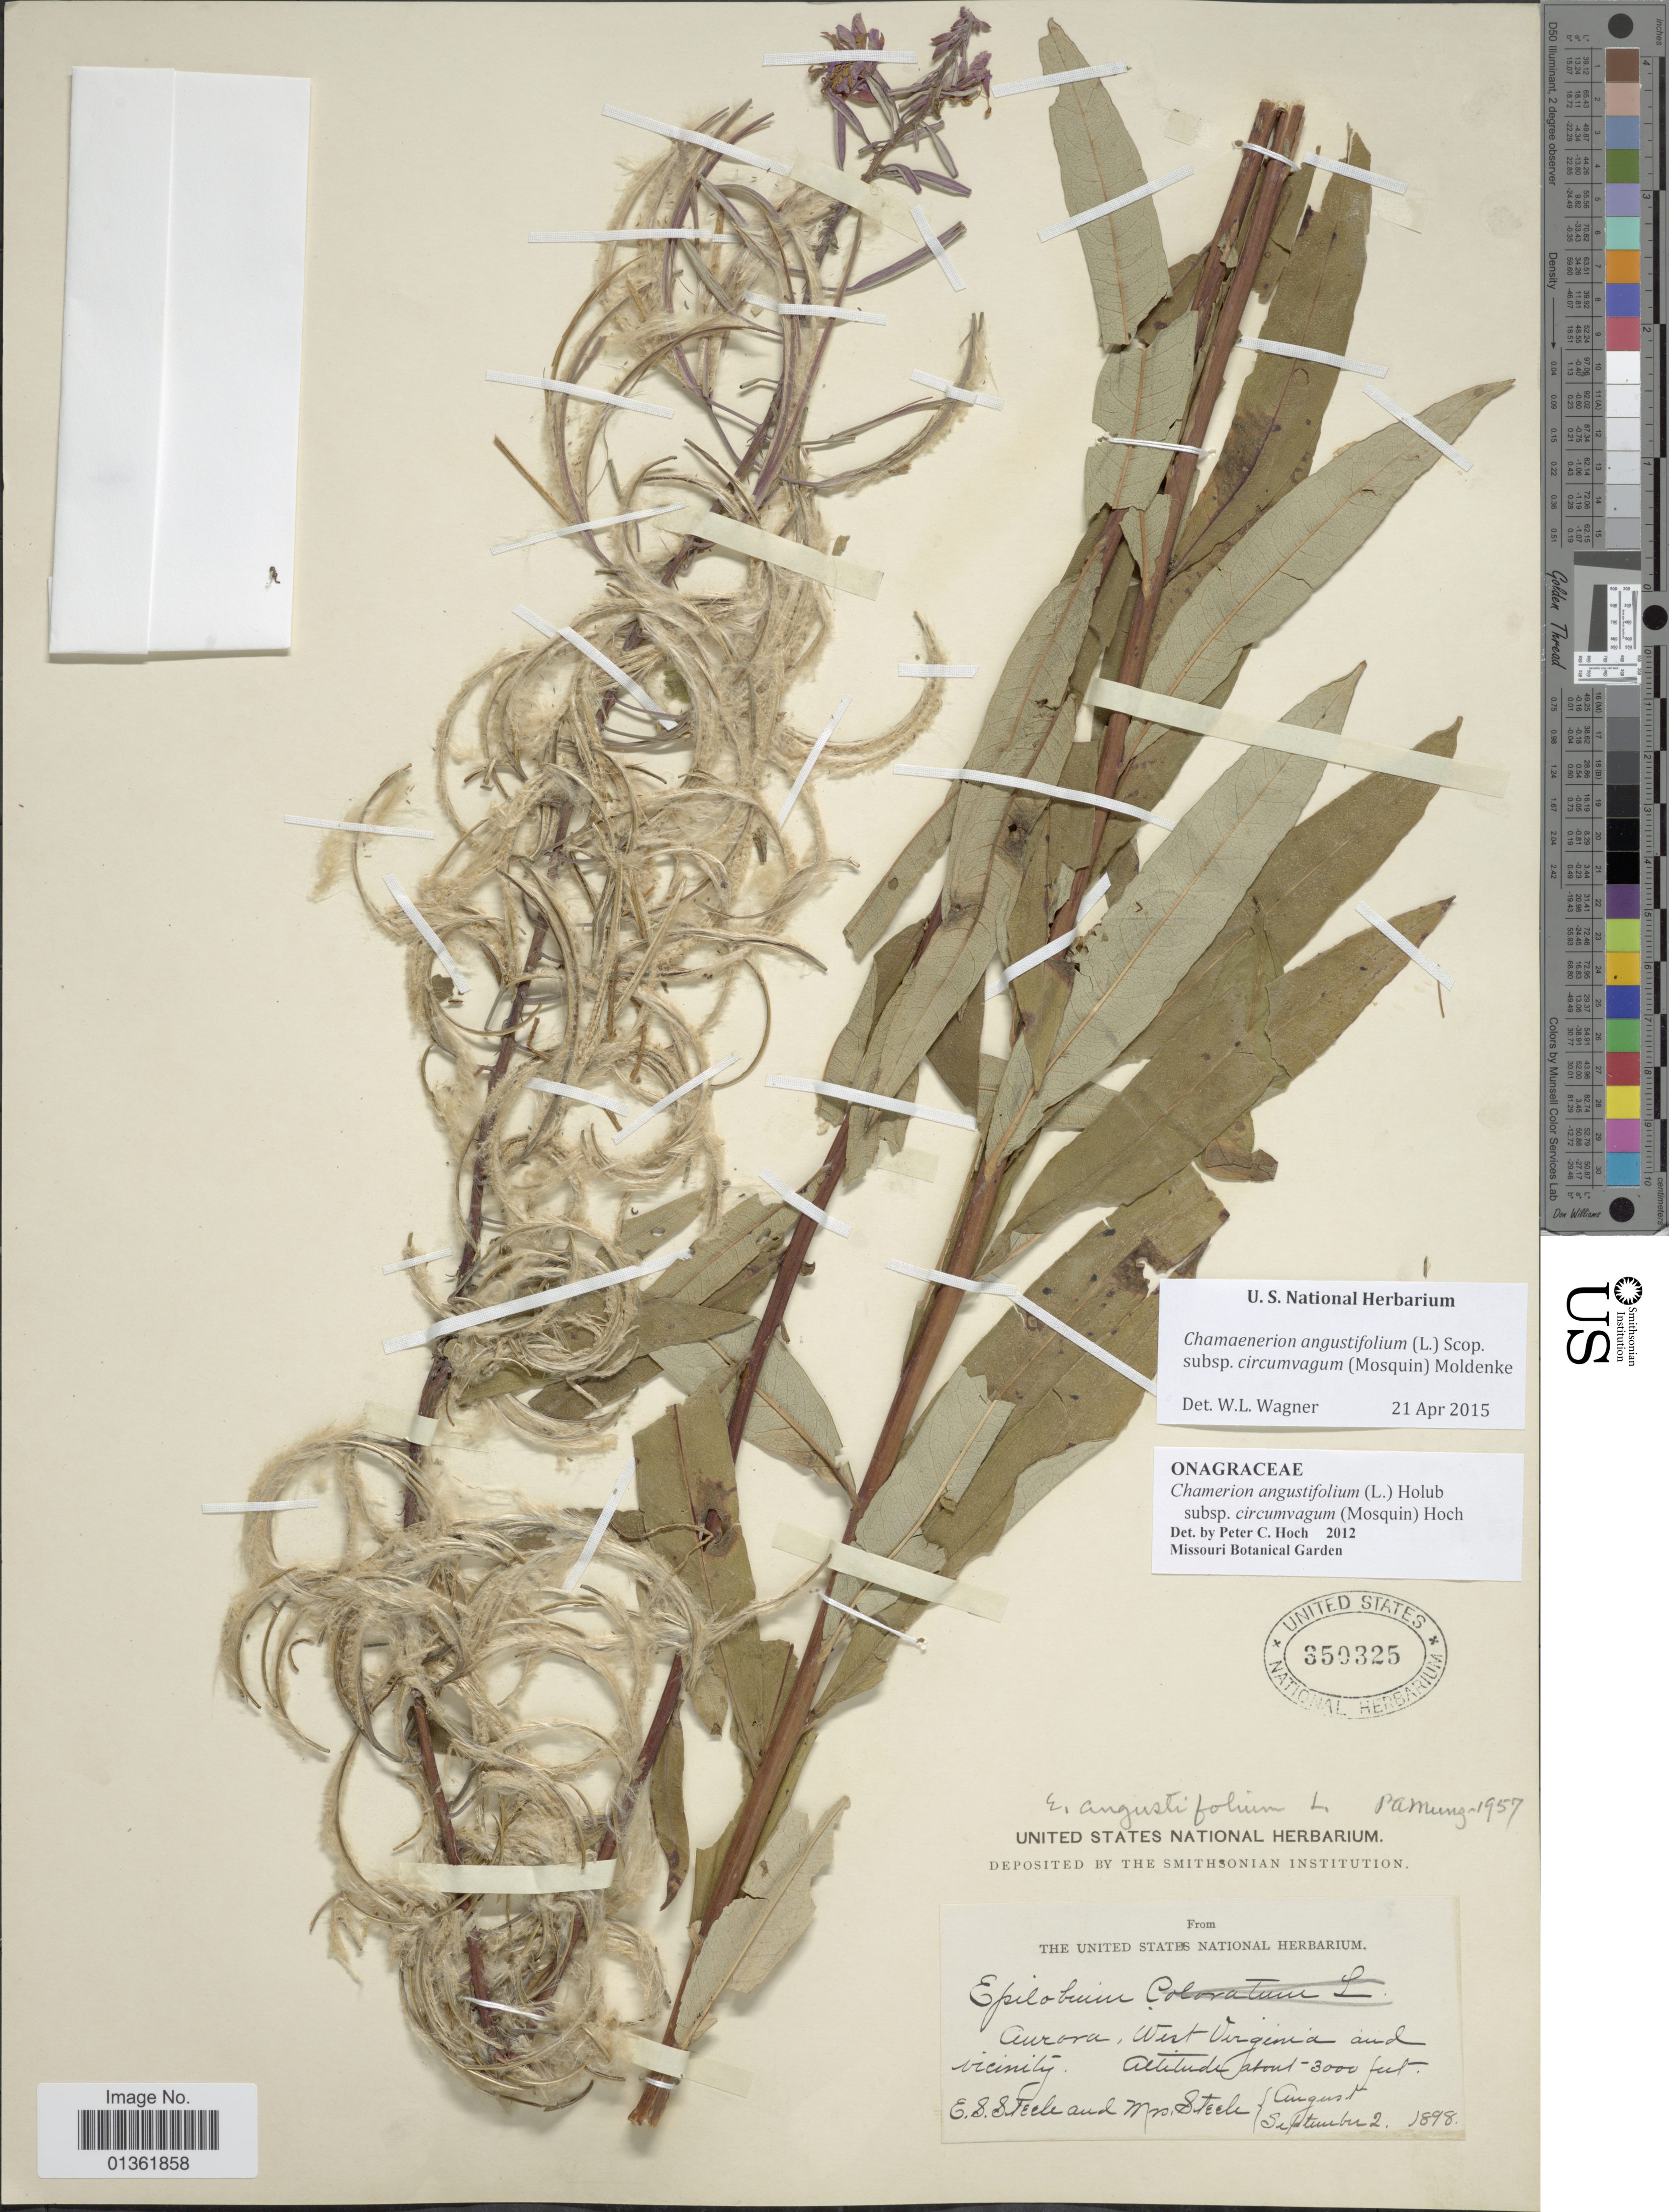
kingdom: Plantae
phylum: Tracheophyta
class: Magnoliopsida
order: Myrtales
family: Onagraceae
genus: Chamaenerion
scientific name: Chamaenerion angustifolium subsp. circumvagum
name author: (Mosquin) Moldenke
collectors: E. Steele & -- Steele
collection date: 1898-08/1898-09-02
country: United States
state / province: West Virginia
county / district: Preston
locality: Aurora, West Virginia and vicinity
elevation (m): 914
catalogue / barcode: US 350325